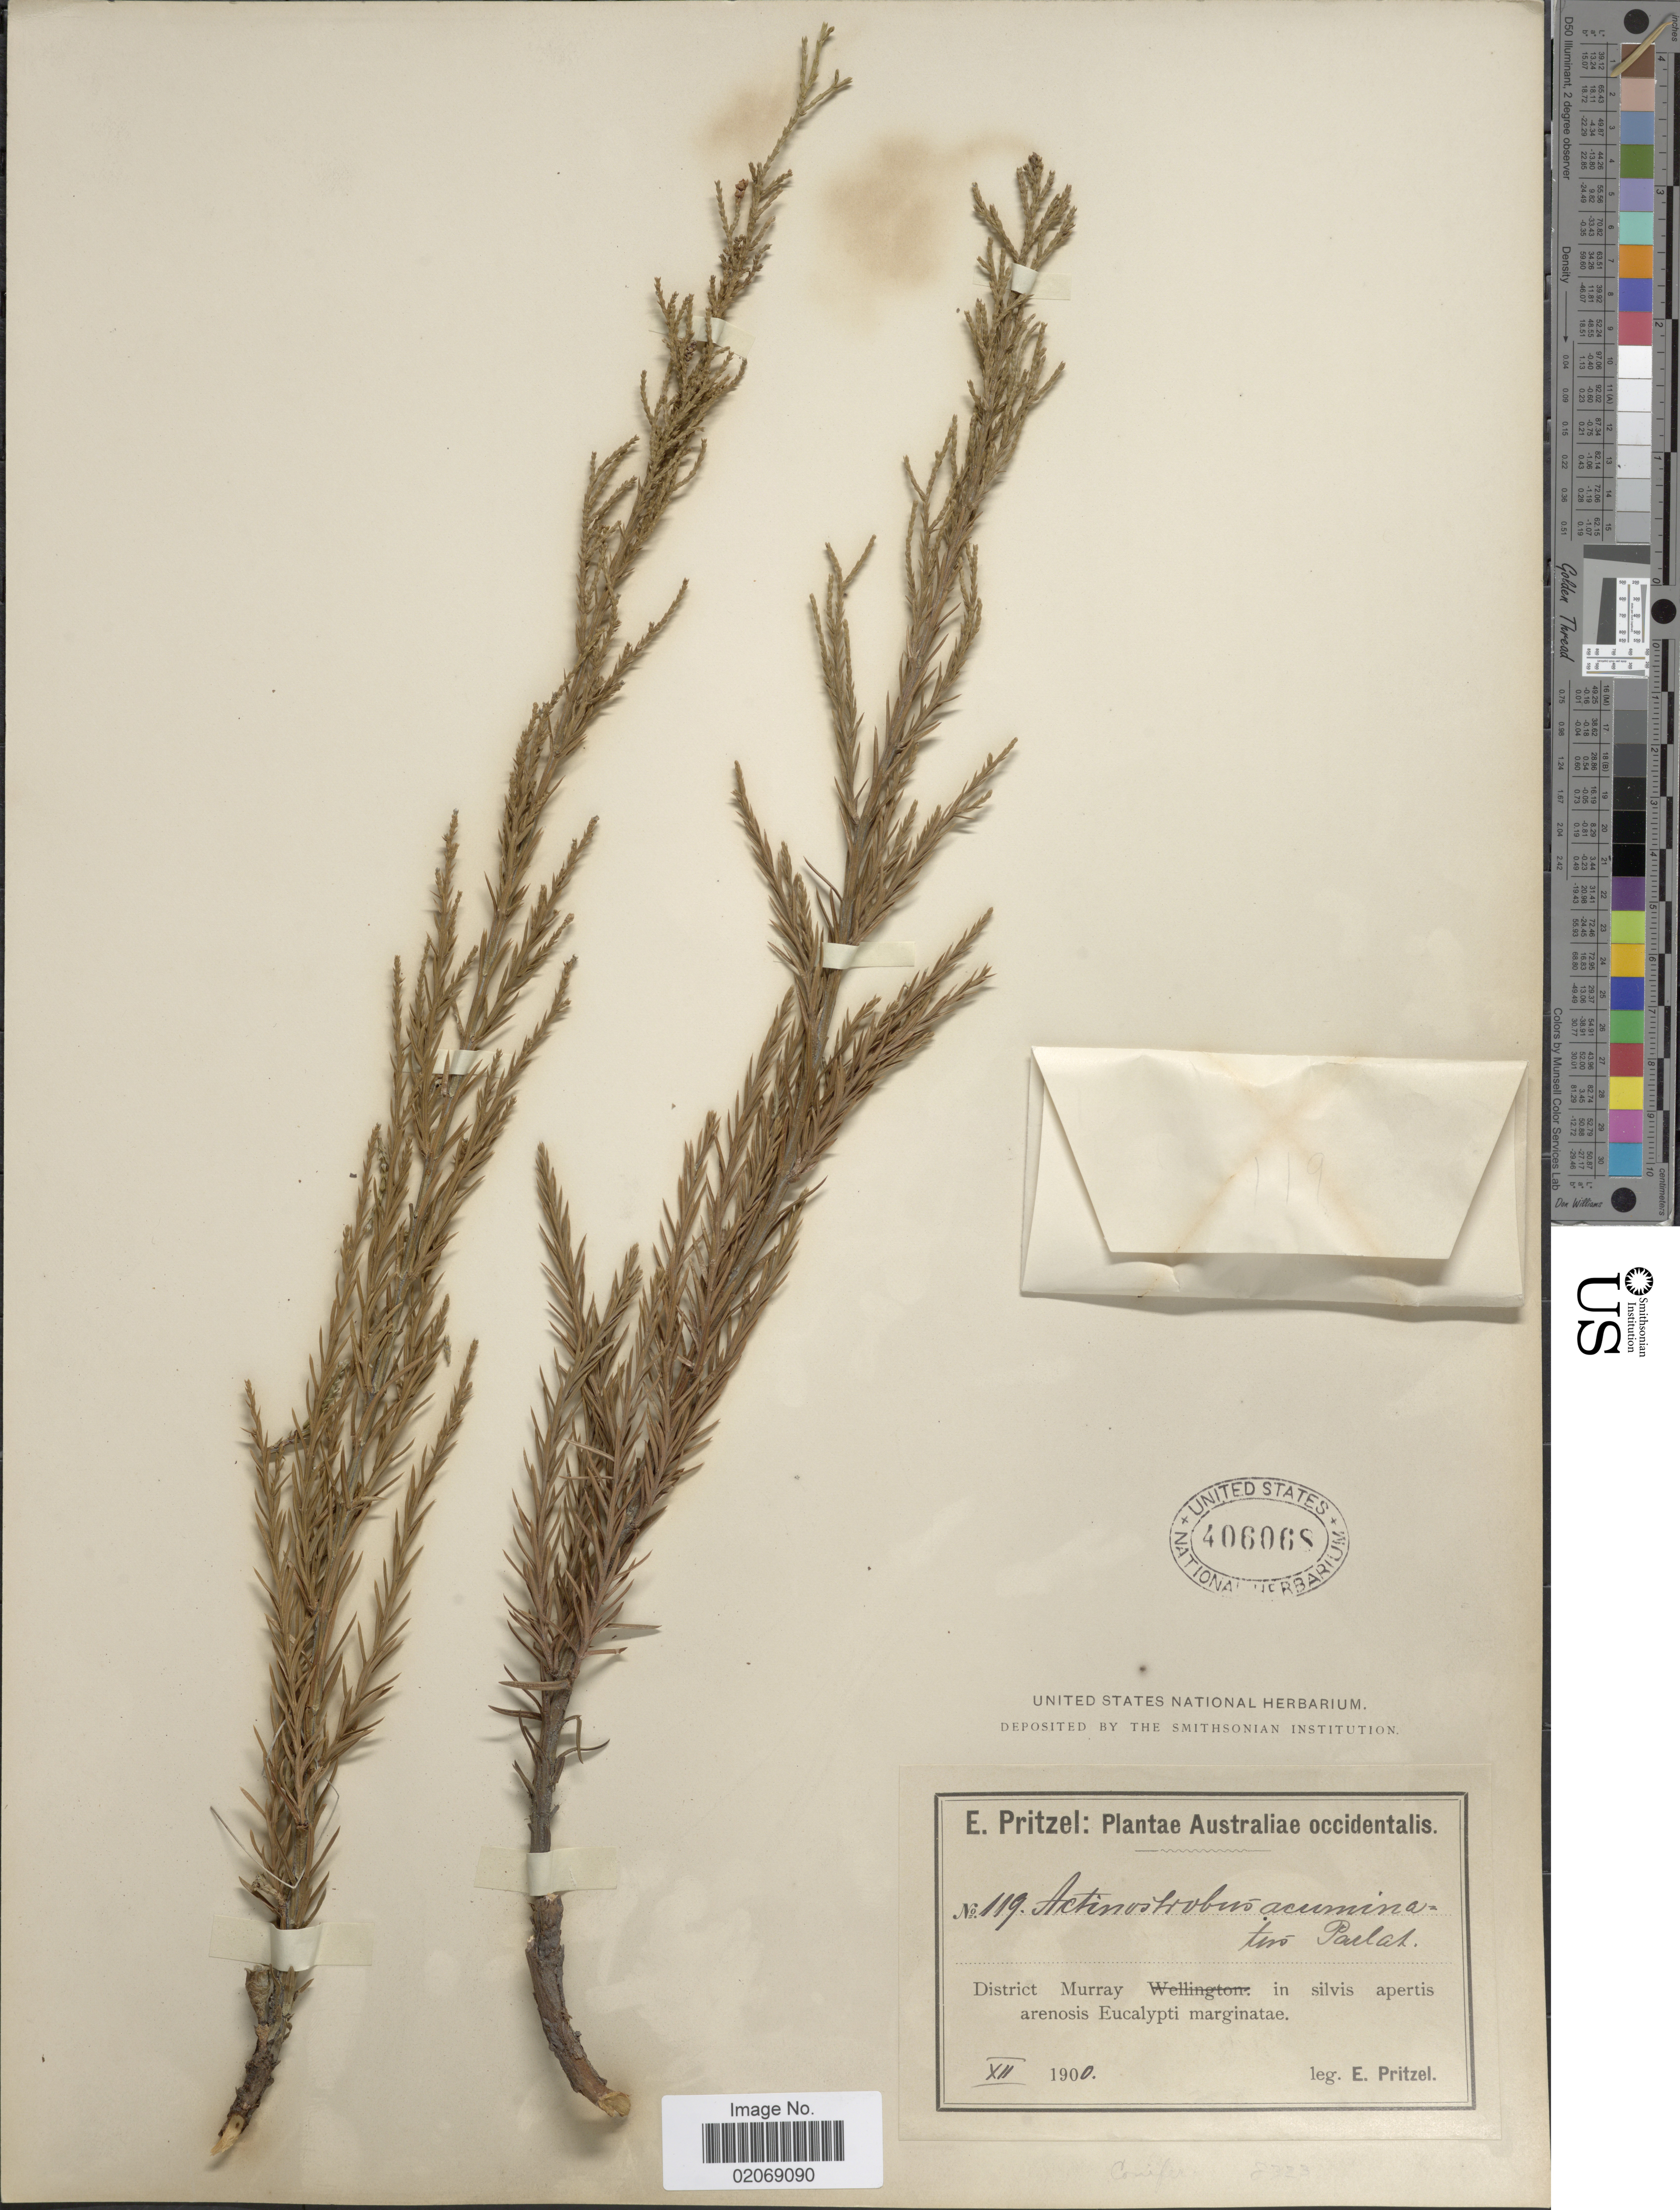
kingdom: Plantae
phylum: Tracheophyta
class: Pinopsida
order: Pinales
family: Cupressaceae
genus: Actinostrobus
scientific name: Actinostrobus acuminatus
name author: Parl.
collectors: E. G. Pritzel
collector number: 119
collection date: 1900-12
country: Australia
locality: Australiae occidentalis. District Murray, in silvis apertis arenosis Eucalypti marginatae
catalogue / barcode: US 406068